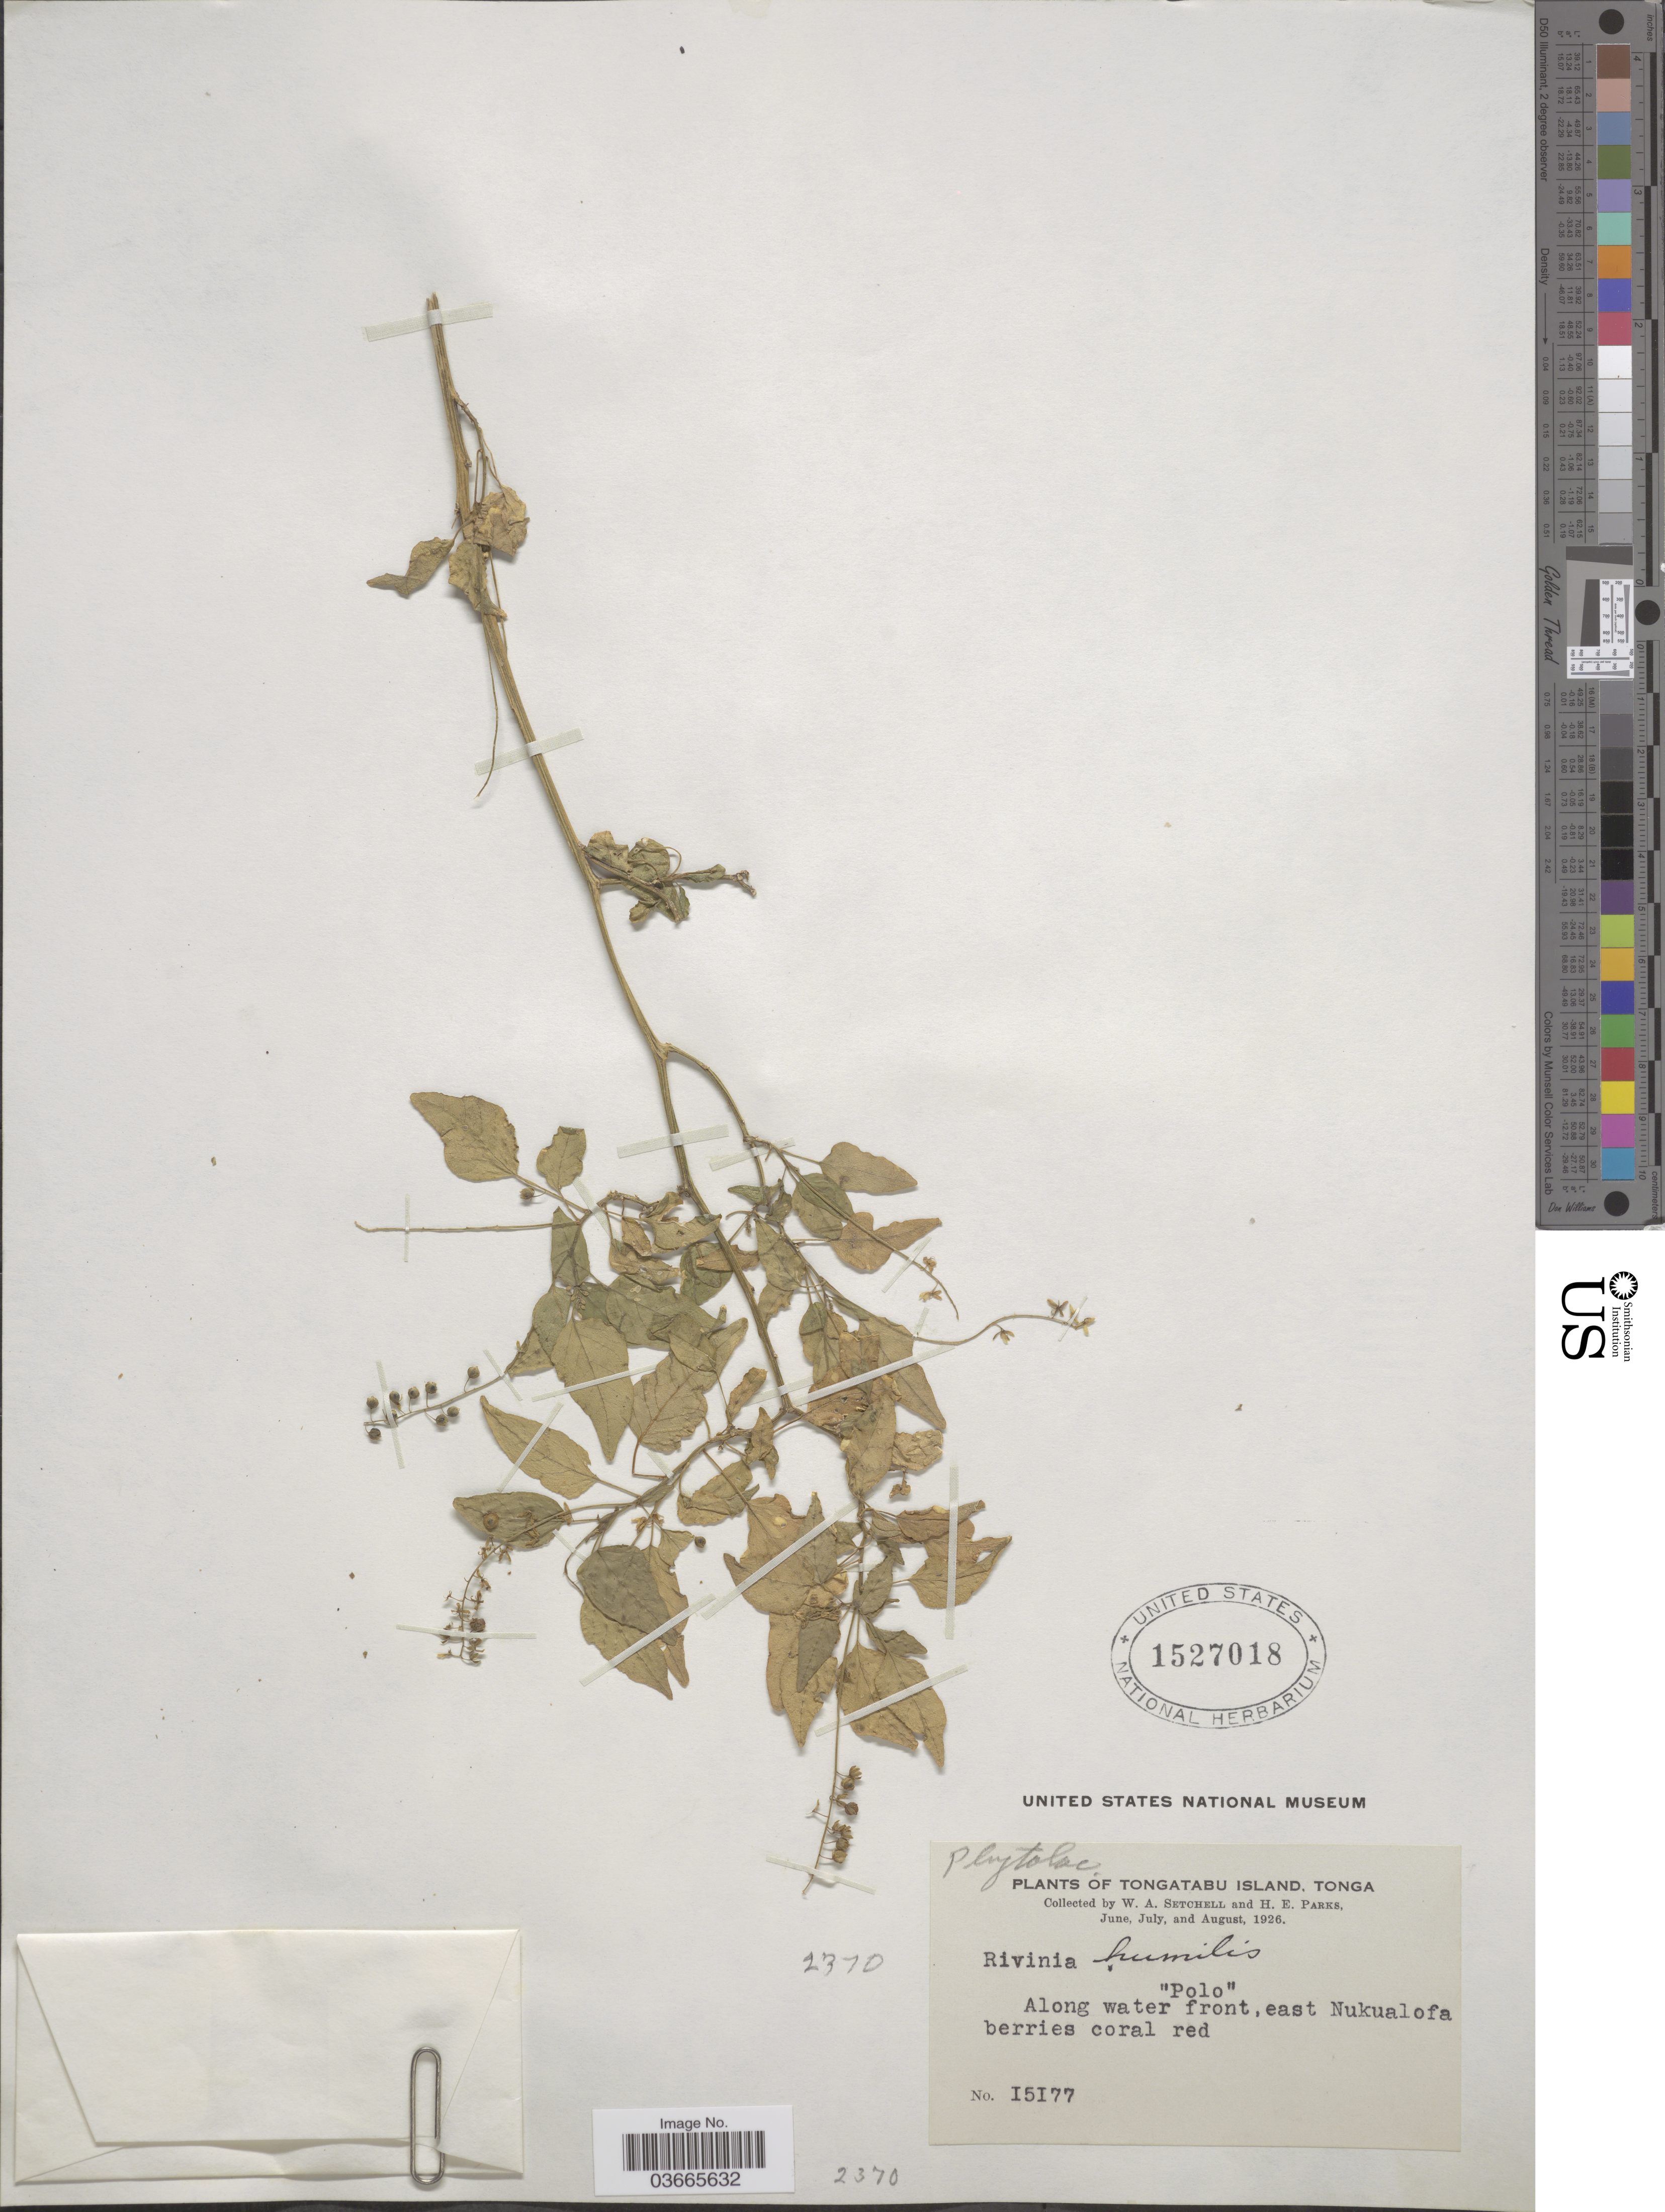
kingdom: Plantae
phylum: Tracheophyta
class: Magnoliopsida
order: Caryophyllales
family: Phytolaccaceae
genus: Rivina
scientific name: Rivina sp.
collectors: W. Setchell & H. E. Parks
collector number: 15177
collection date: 1926-06/1926-08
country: Tonga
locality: Tongatabu Island. Along water front, east Nukualofa.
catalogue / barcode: US 1527018